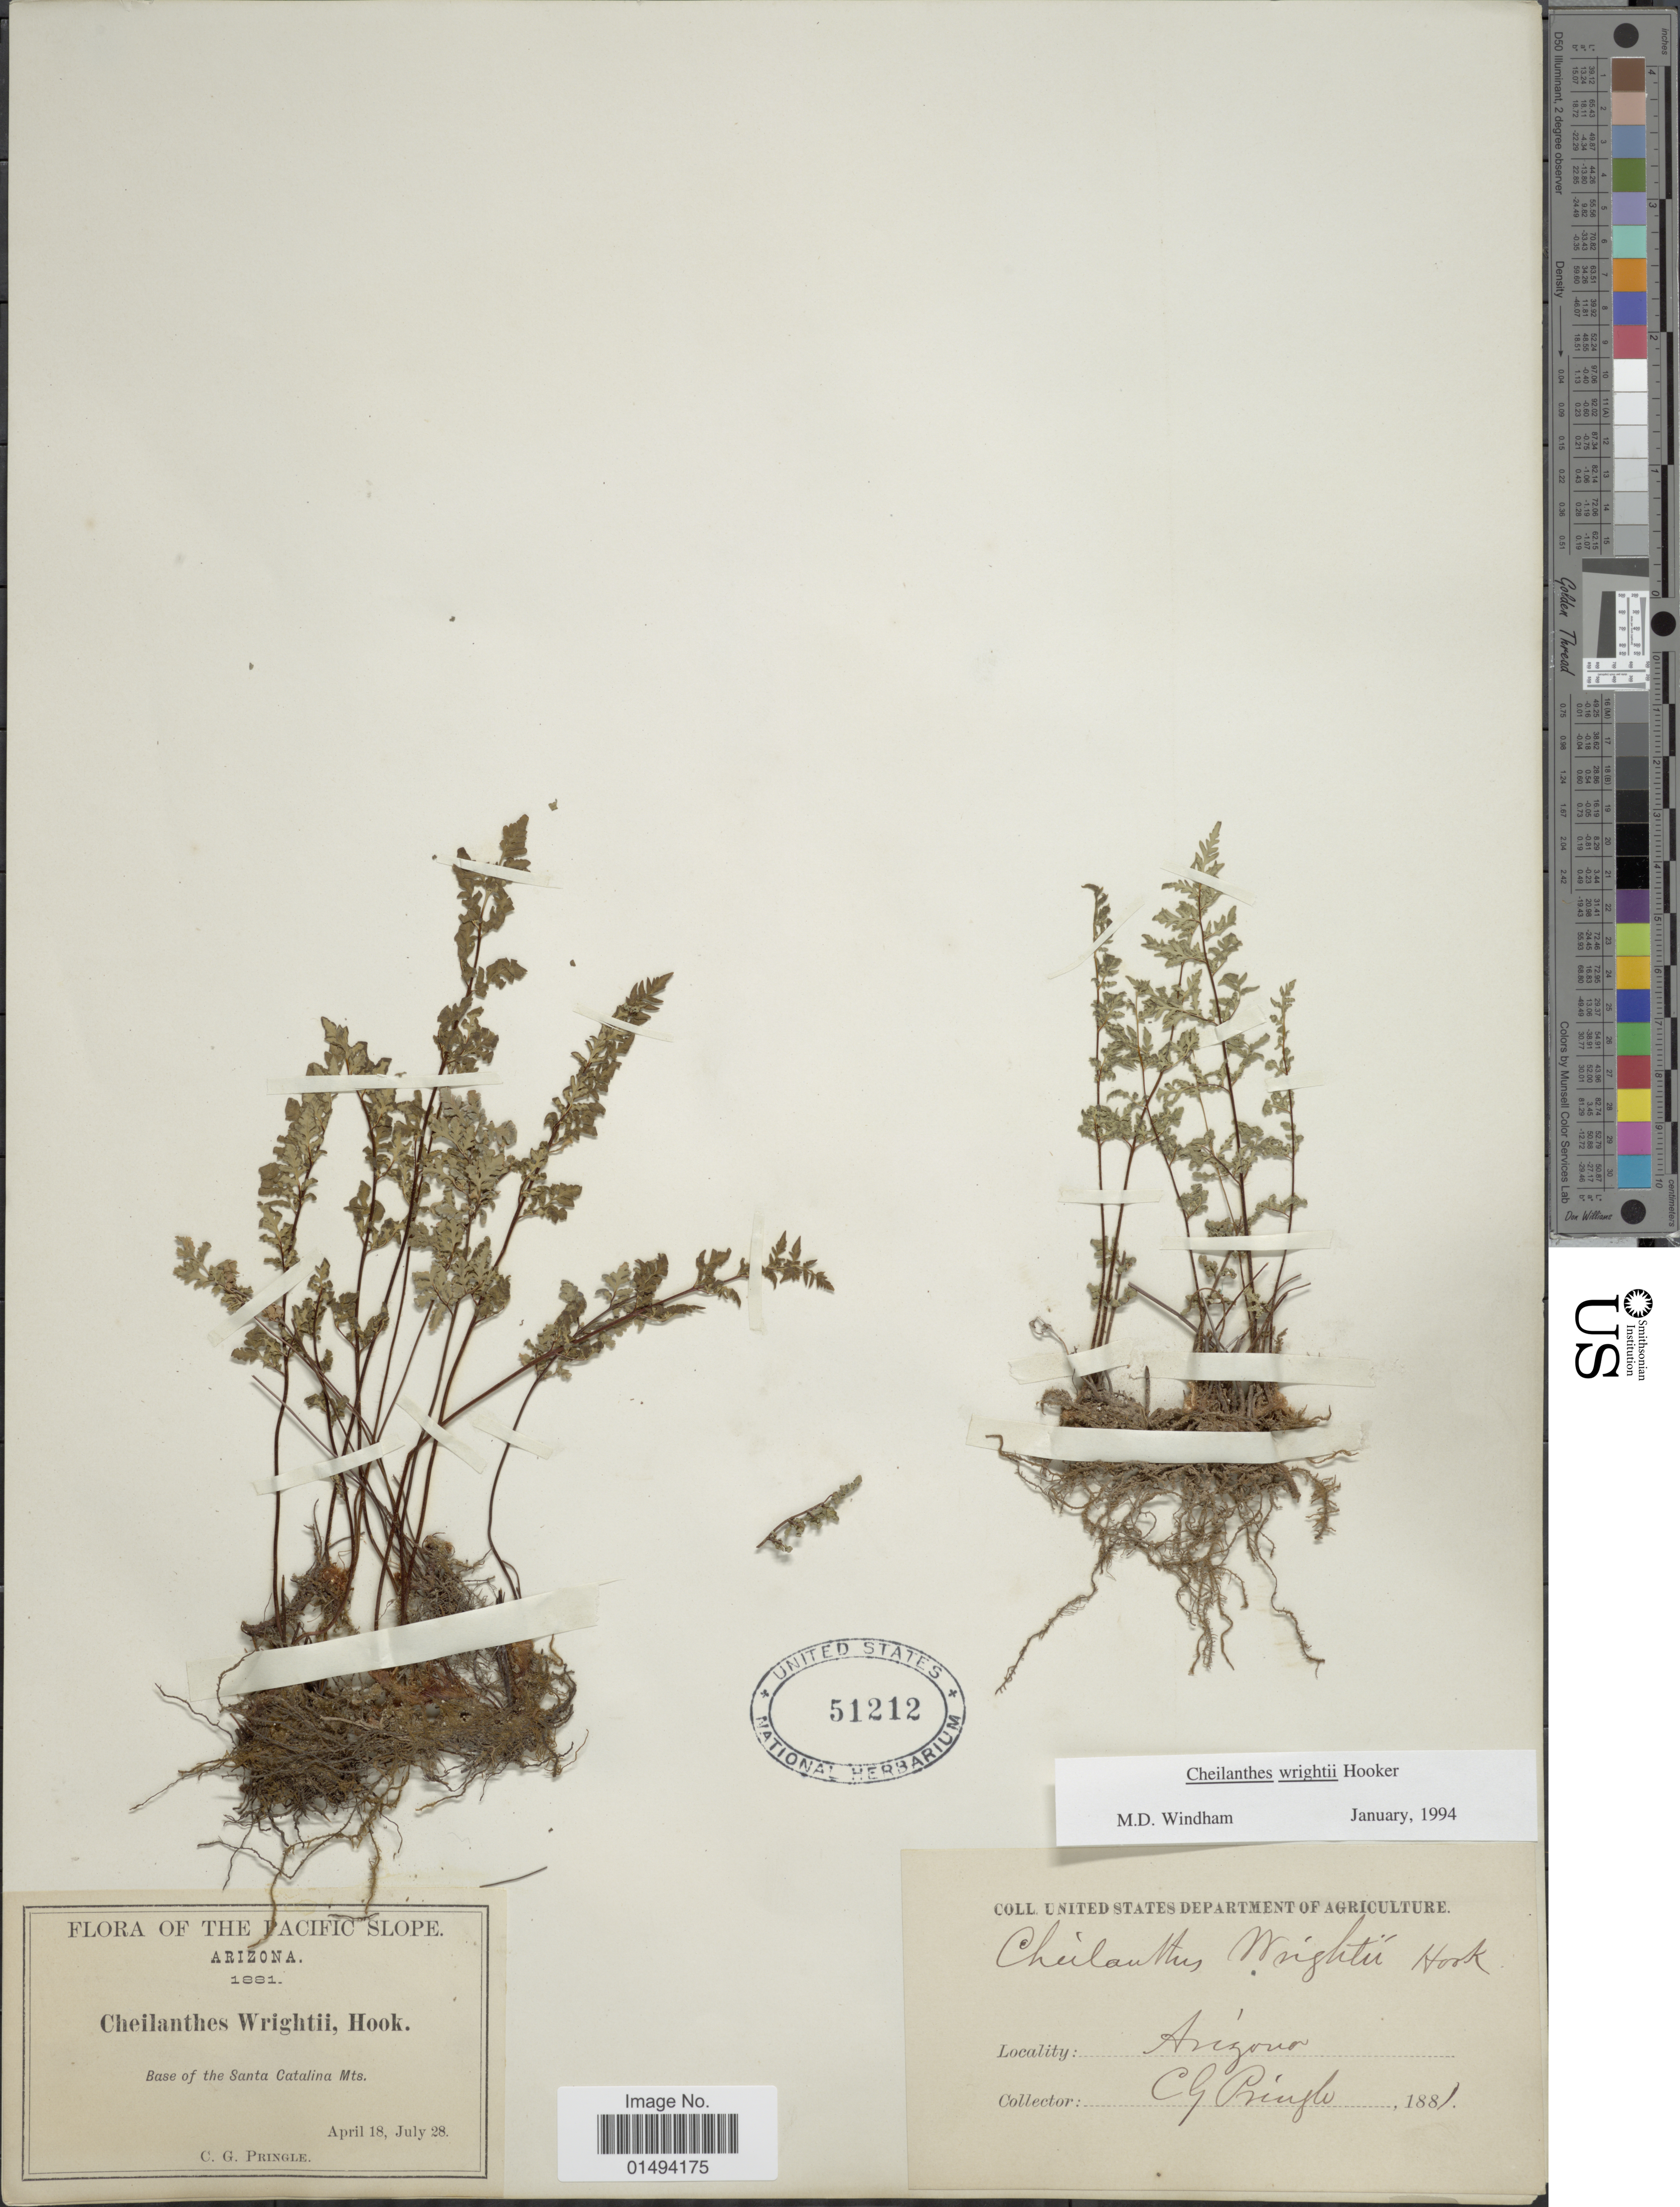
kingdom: Plantae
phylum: Tracheophyta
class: Polypodiopsida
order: Polypodiales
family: Pteridaceae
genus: Myriopteris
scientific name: Myriopteris wrightii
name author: (Hook.) Grusz & Windham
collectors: C. G. Pringle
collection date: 1881-04-18/1881-07-28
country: United States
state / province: Arizona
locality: The Pacific Slope, Base of the Santa Catalina Mts.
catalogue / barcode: US 51212